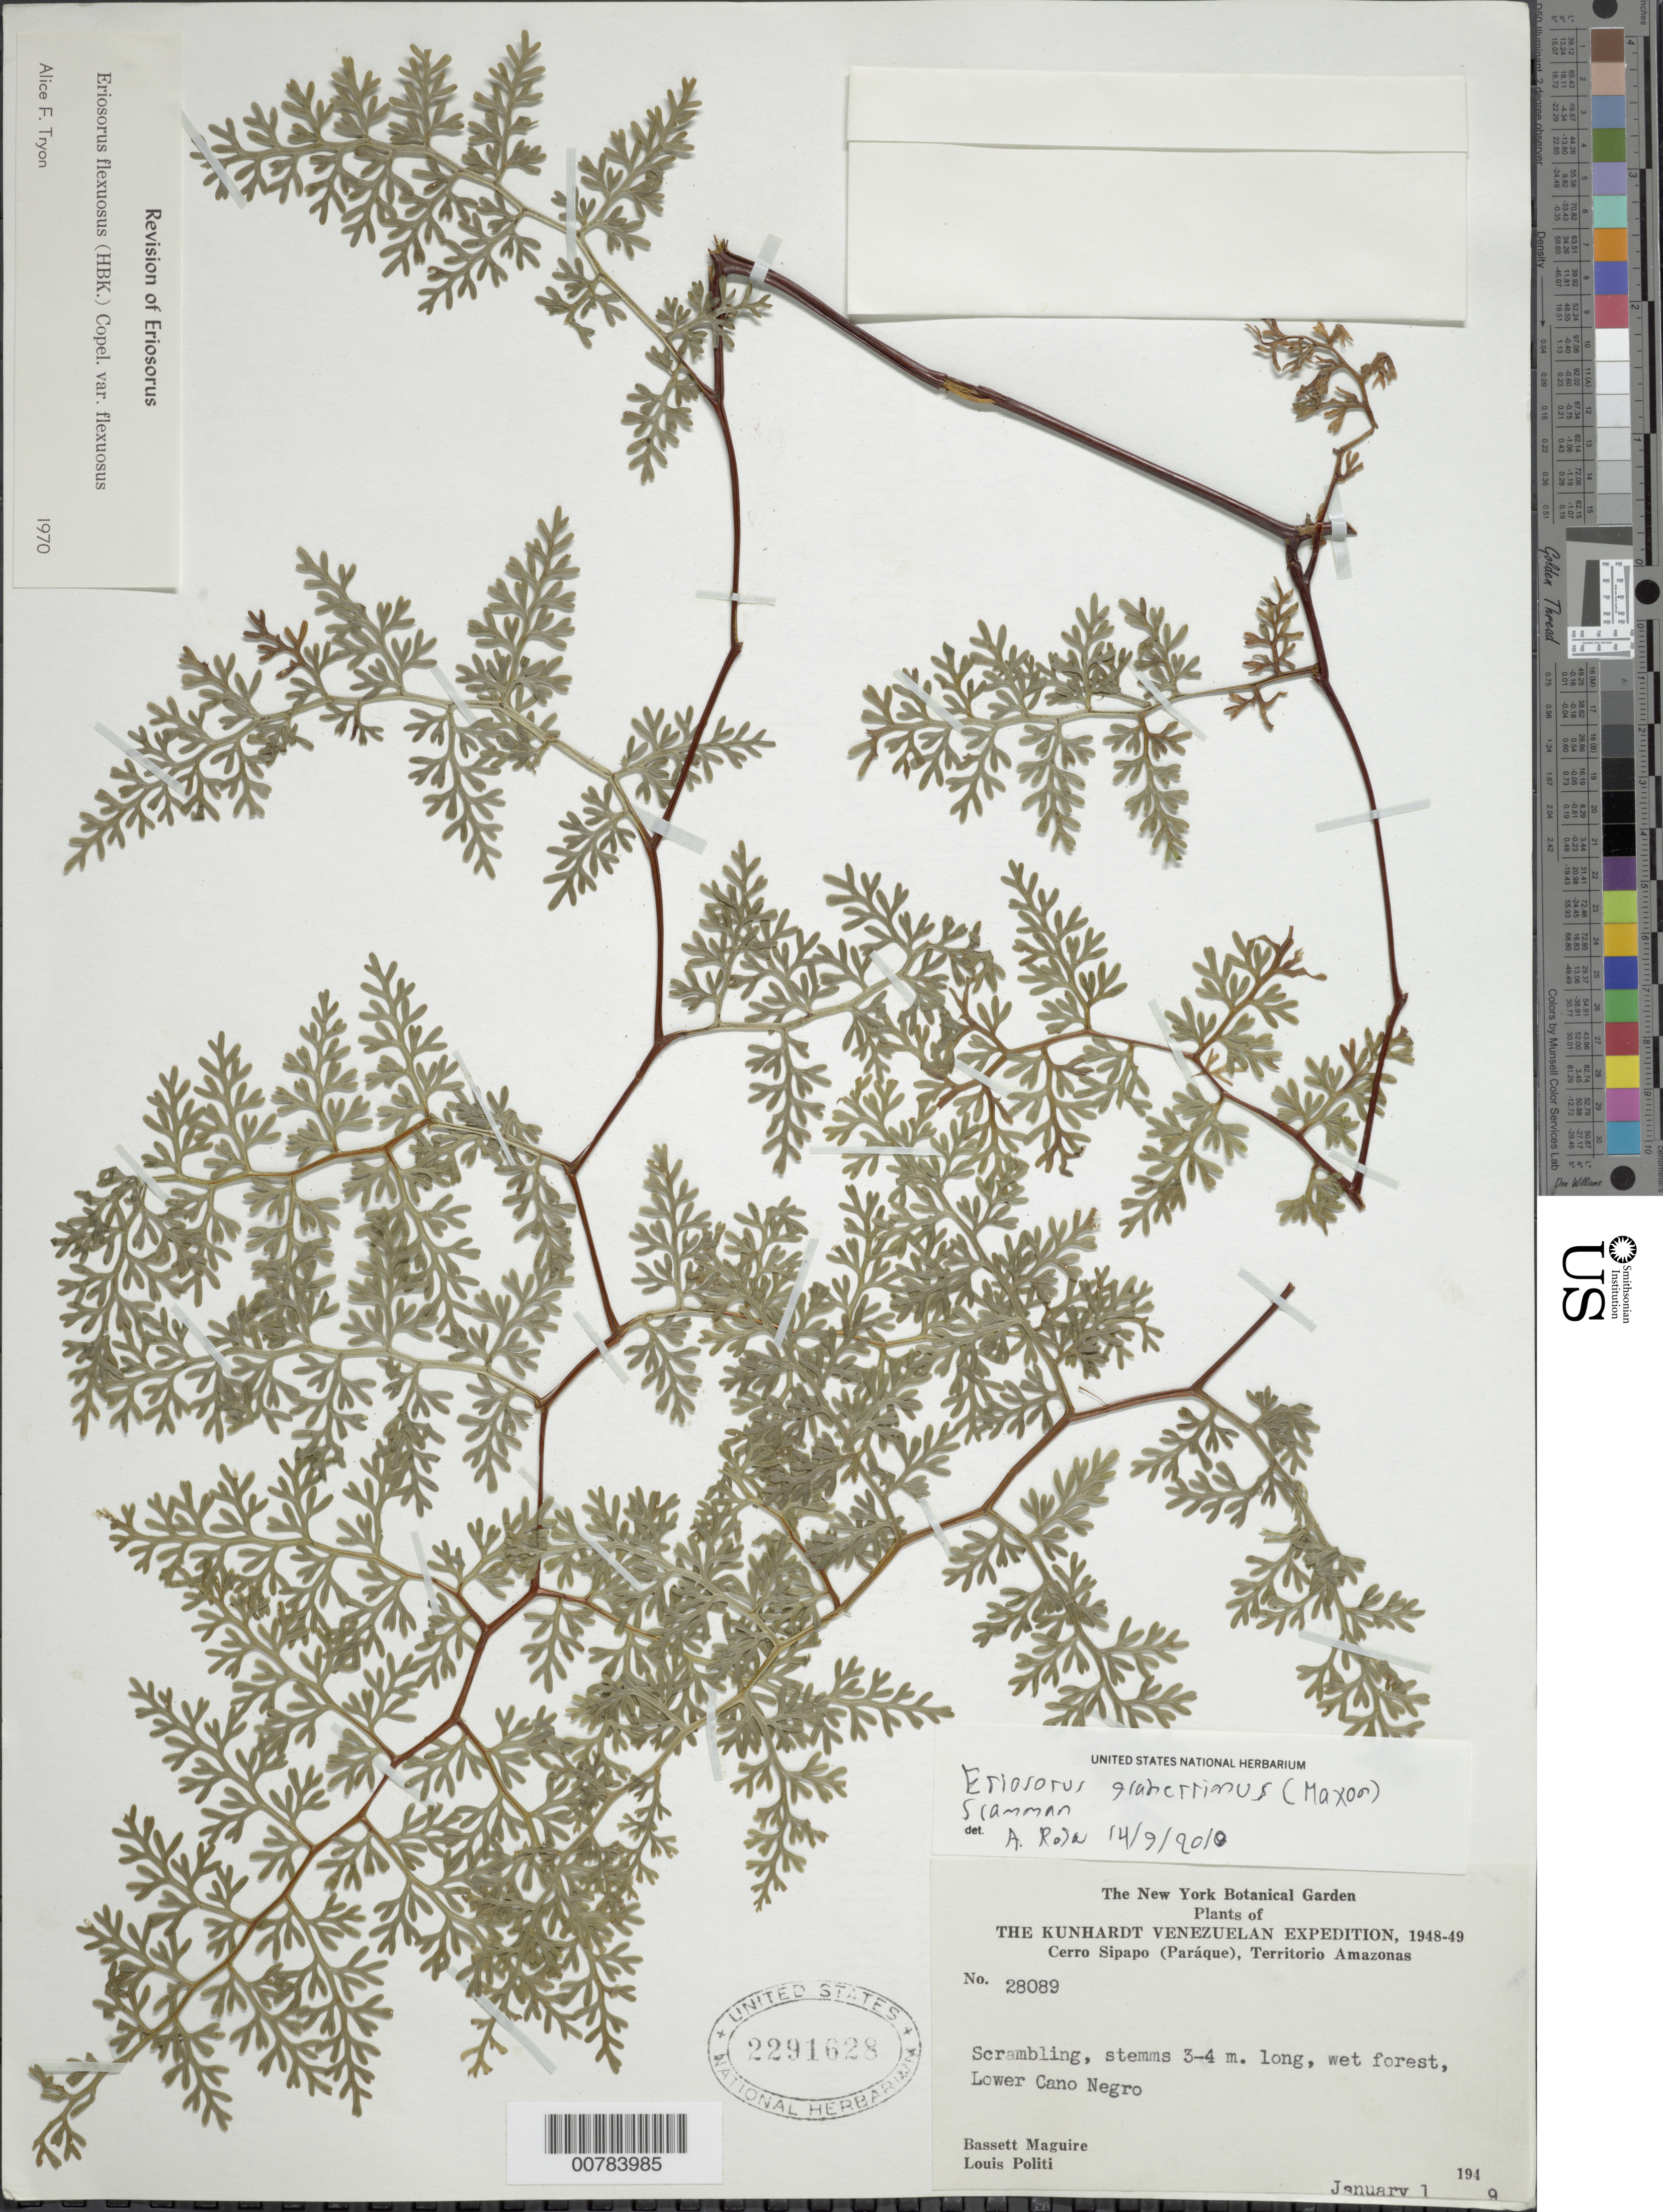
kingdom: Plantae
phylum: Tracheophyta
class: Polypodiopsida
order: Polypodiales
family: Pteridaceae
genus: Jamesonia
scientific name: Jamesonia flexuosa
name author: (Humb. & Bonpl.) Christenh.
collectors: B. Maguire & L. Politi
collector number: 28089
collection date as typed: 1-Jan-49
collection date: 1949-01-01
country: Venezuela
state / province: Amazonas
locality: Cerro Sipapo (Paráque), Lower Caño Negro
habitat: Wet forest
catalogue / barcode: US 2291628